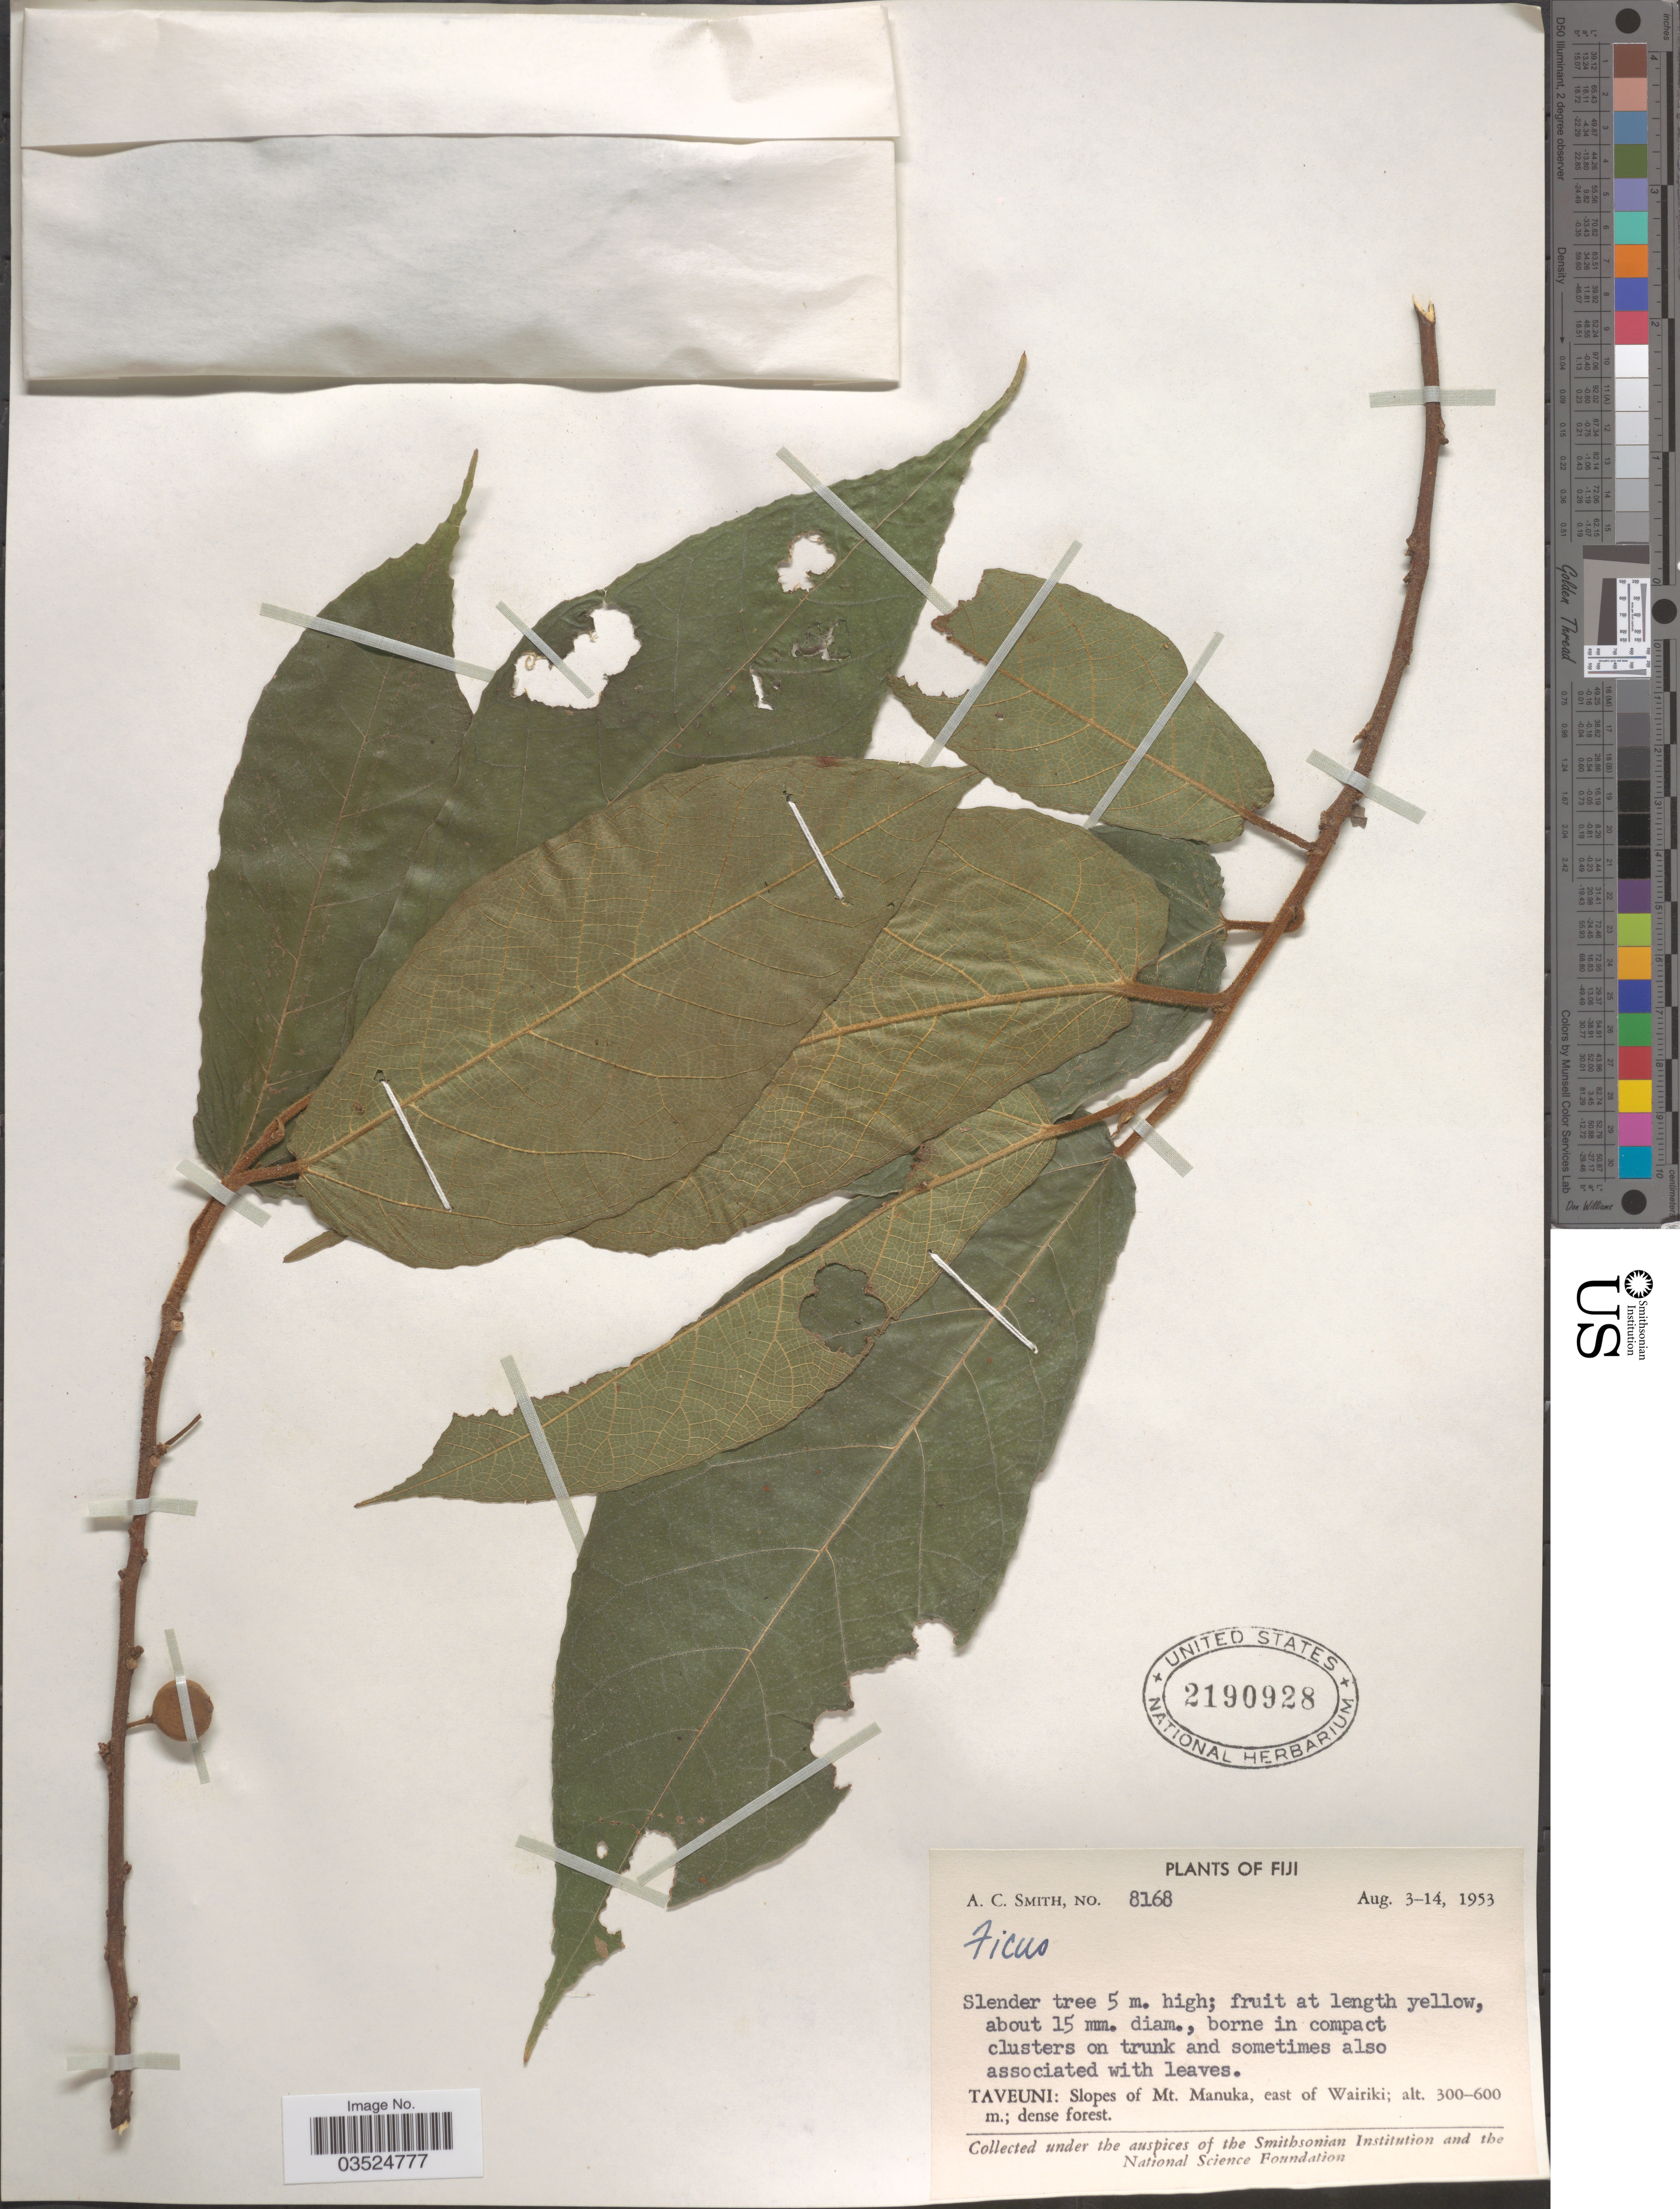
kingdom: Plantae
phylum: Tracheophyta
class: Magnoliopsida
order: Rosales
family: Moraceae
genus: Ficus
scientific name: Ficus sp.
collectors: A. C. Smith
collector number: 8168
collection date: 1953-08-03/1953-08-14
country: Fiji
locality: Taveuni: Slopes of Mt. Manuka, east of Wairiki.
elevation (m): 300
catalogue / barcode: US 2190928